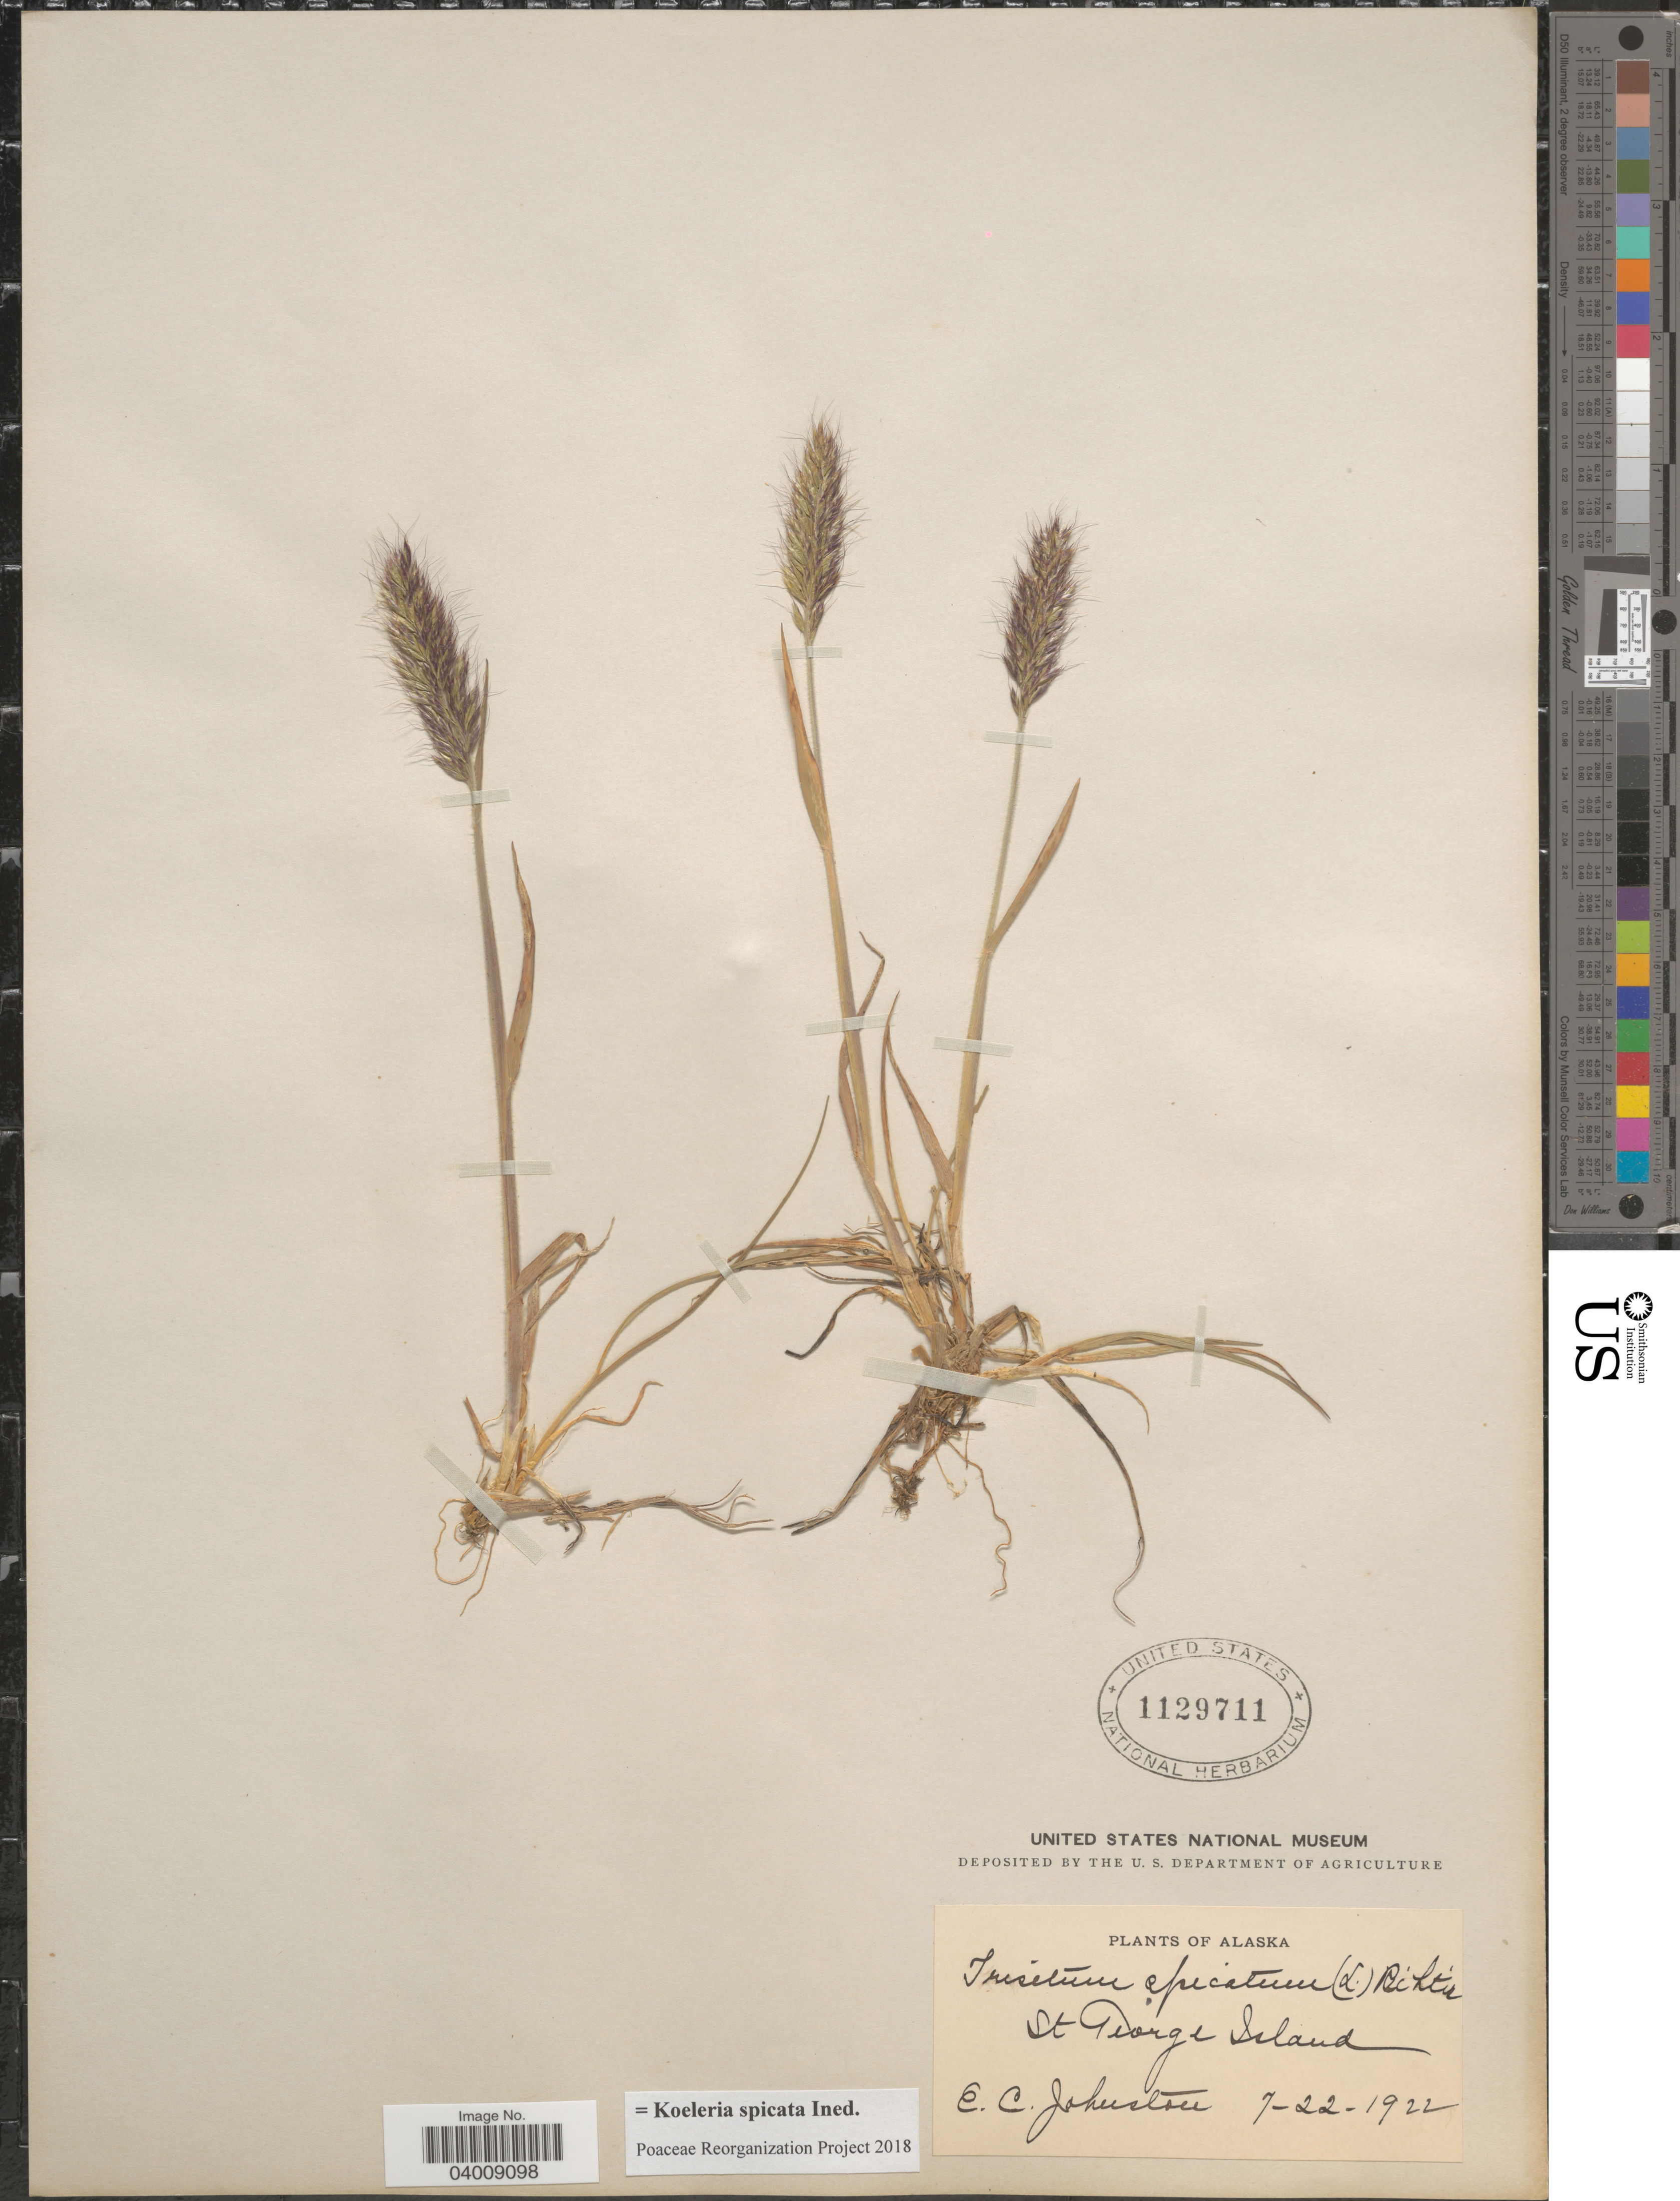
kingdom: Plantae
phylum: Tracheophyta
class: Liliopsida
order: Poales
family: Poaceae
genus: Koeleria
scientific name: Koeleria spicata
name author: (L.) Barberá et al.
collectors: E. C. Johnston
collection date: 1922-07-22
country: United States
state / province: Alaska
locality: St. George Island.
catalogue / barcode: US 1129711